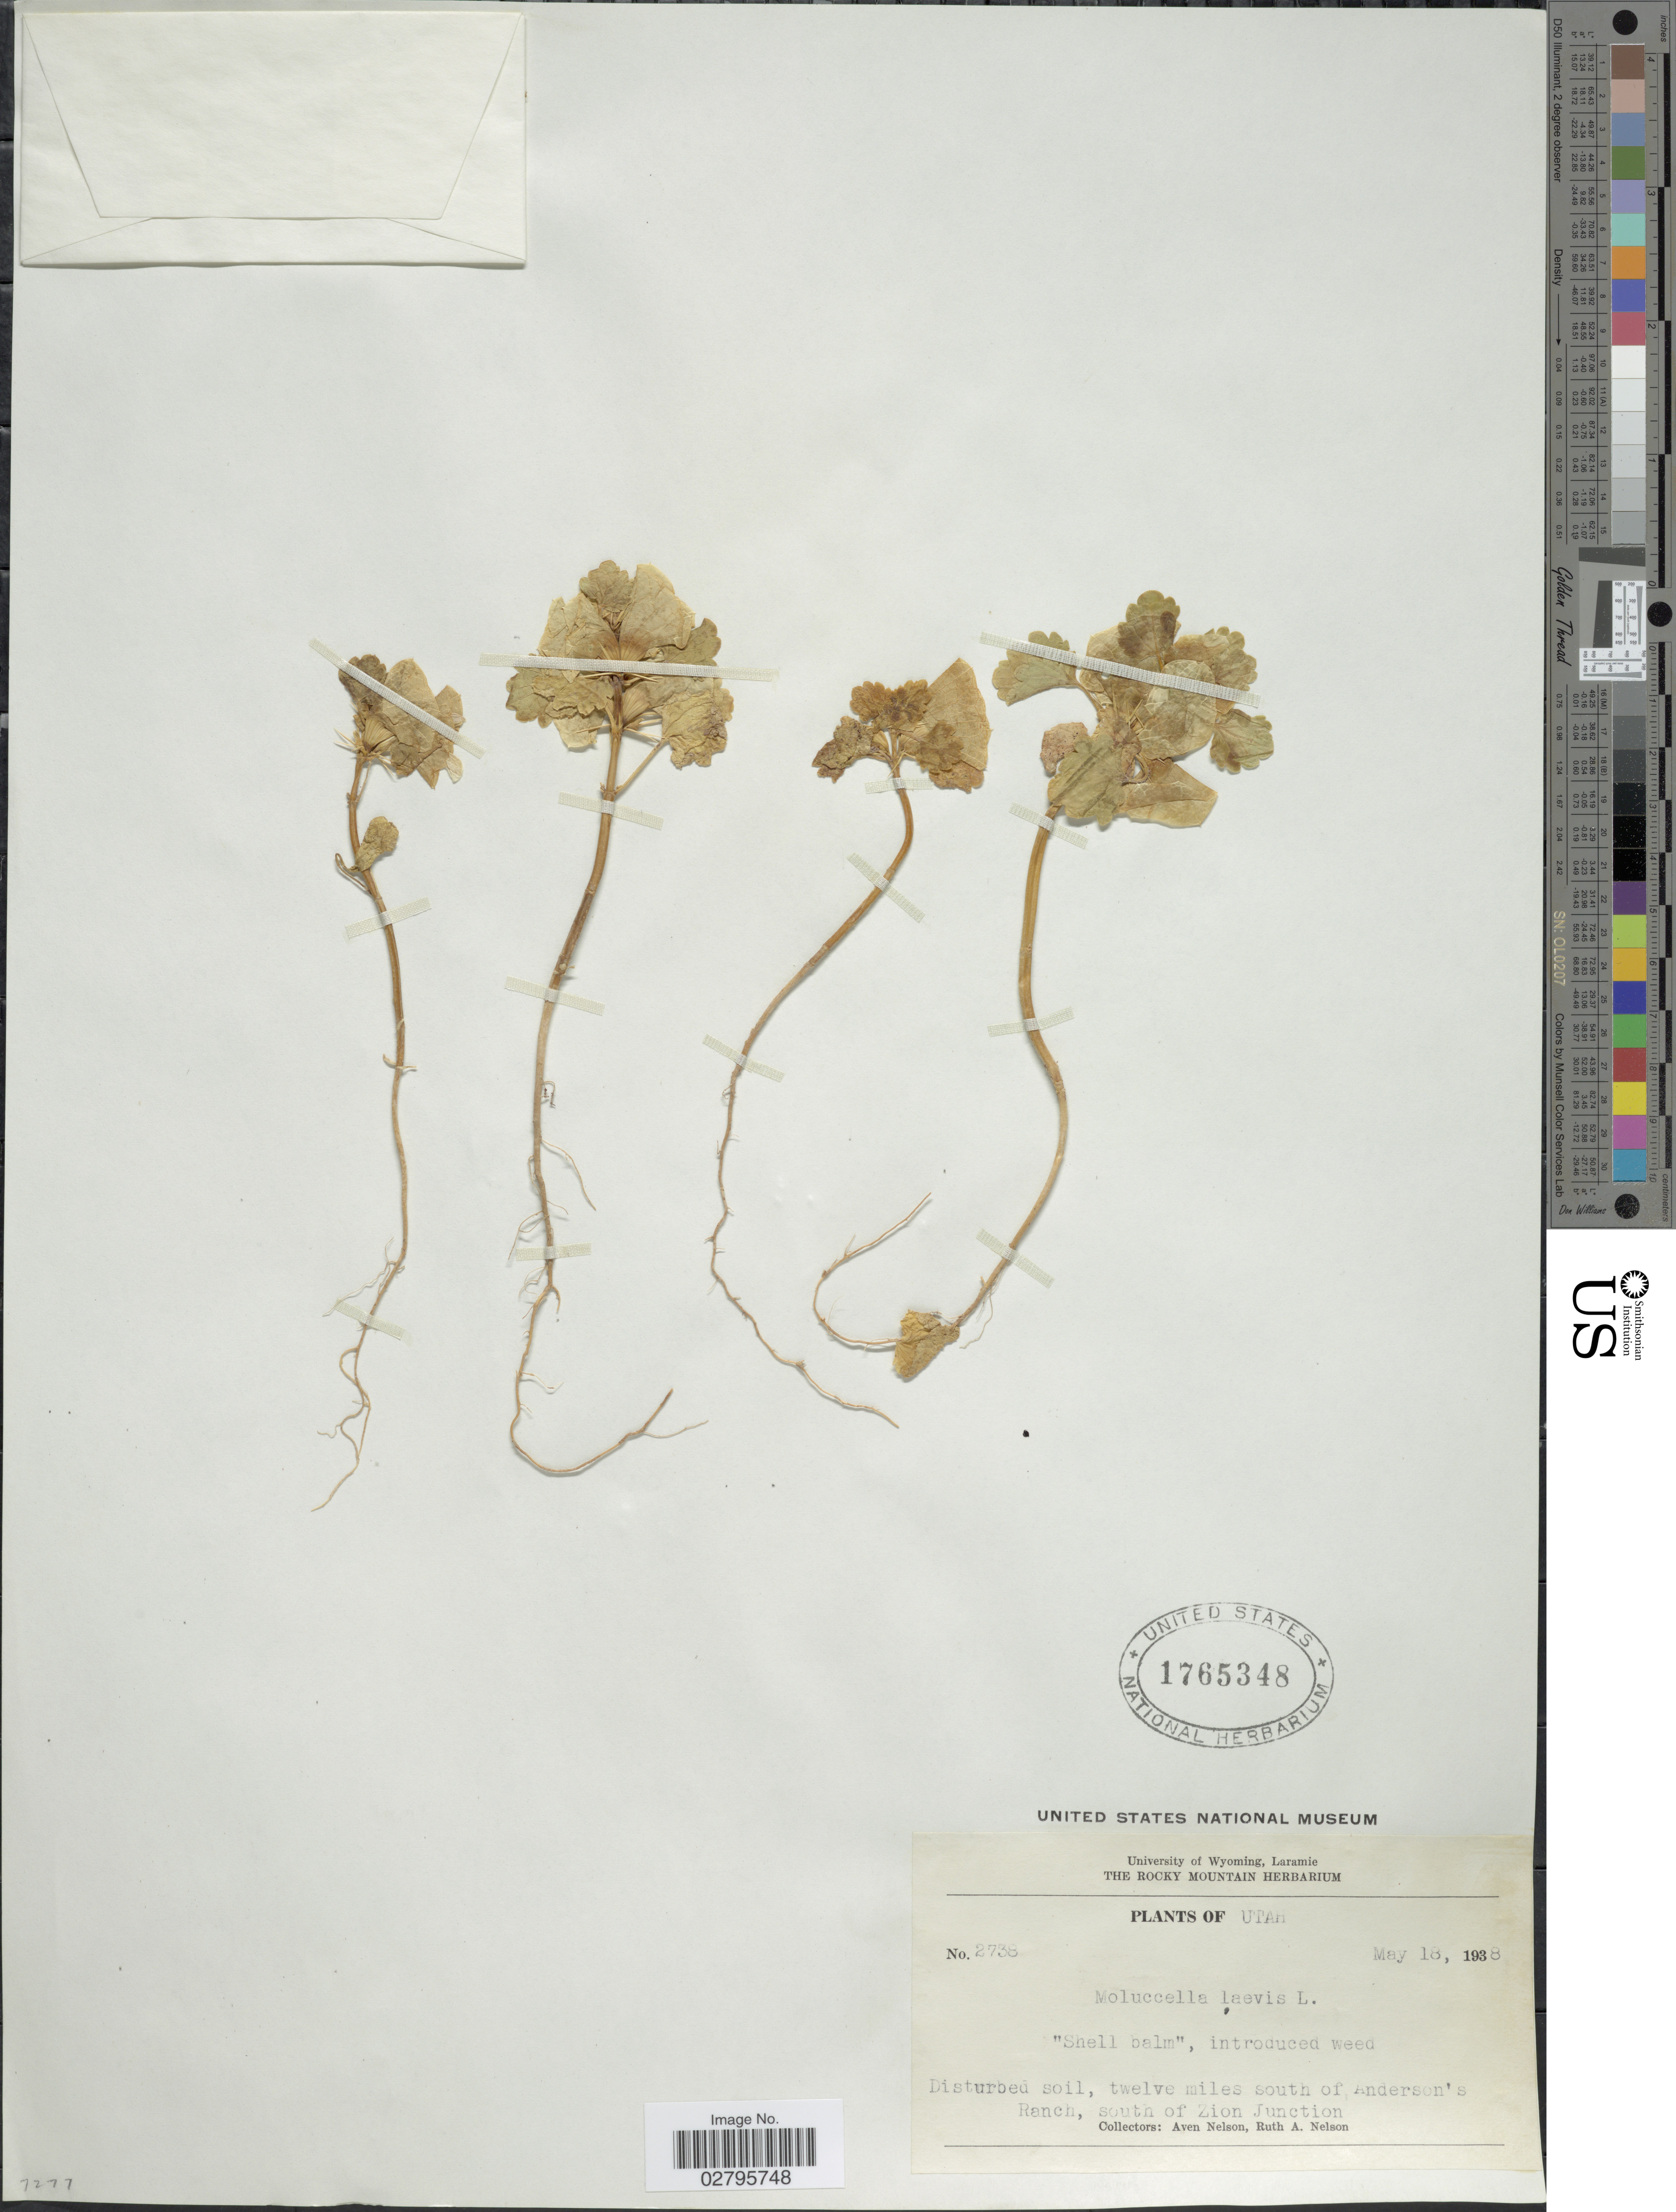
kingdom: Plantae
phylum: Tracheophyta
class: Magnoliopsida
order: Lamiales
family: Lamiaceae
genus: Moluccella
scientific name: Moluccella laevis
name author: L.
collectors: A. Nelson & R. A. Nelson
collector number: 2738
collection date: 1938-05-18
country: United States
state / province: Utah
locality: Twelve miles south of Anderson's Ranch, south of Zion Junction.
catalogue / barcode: US 1765348